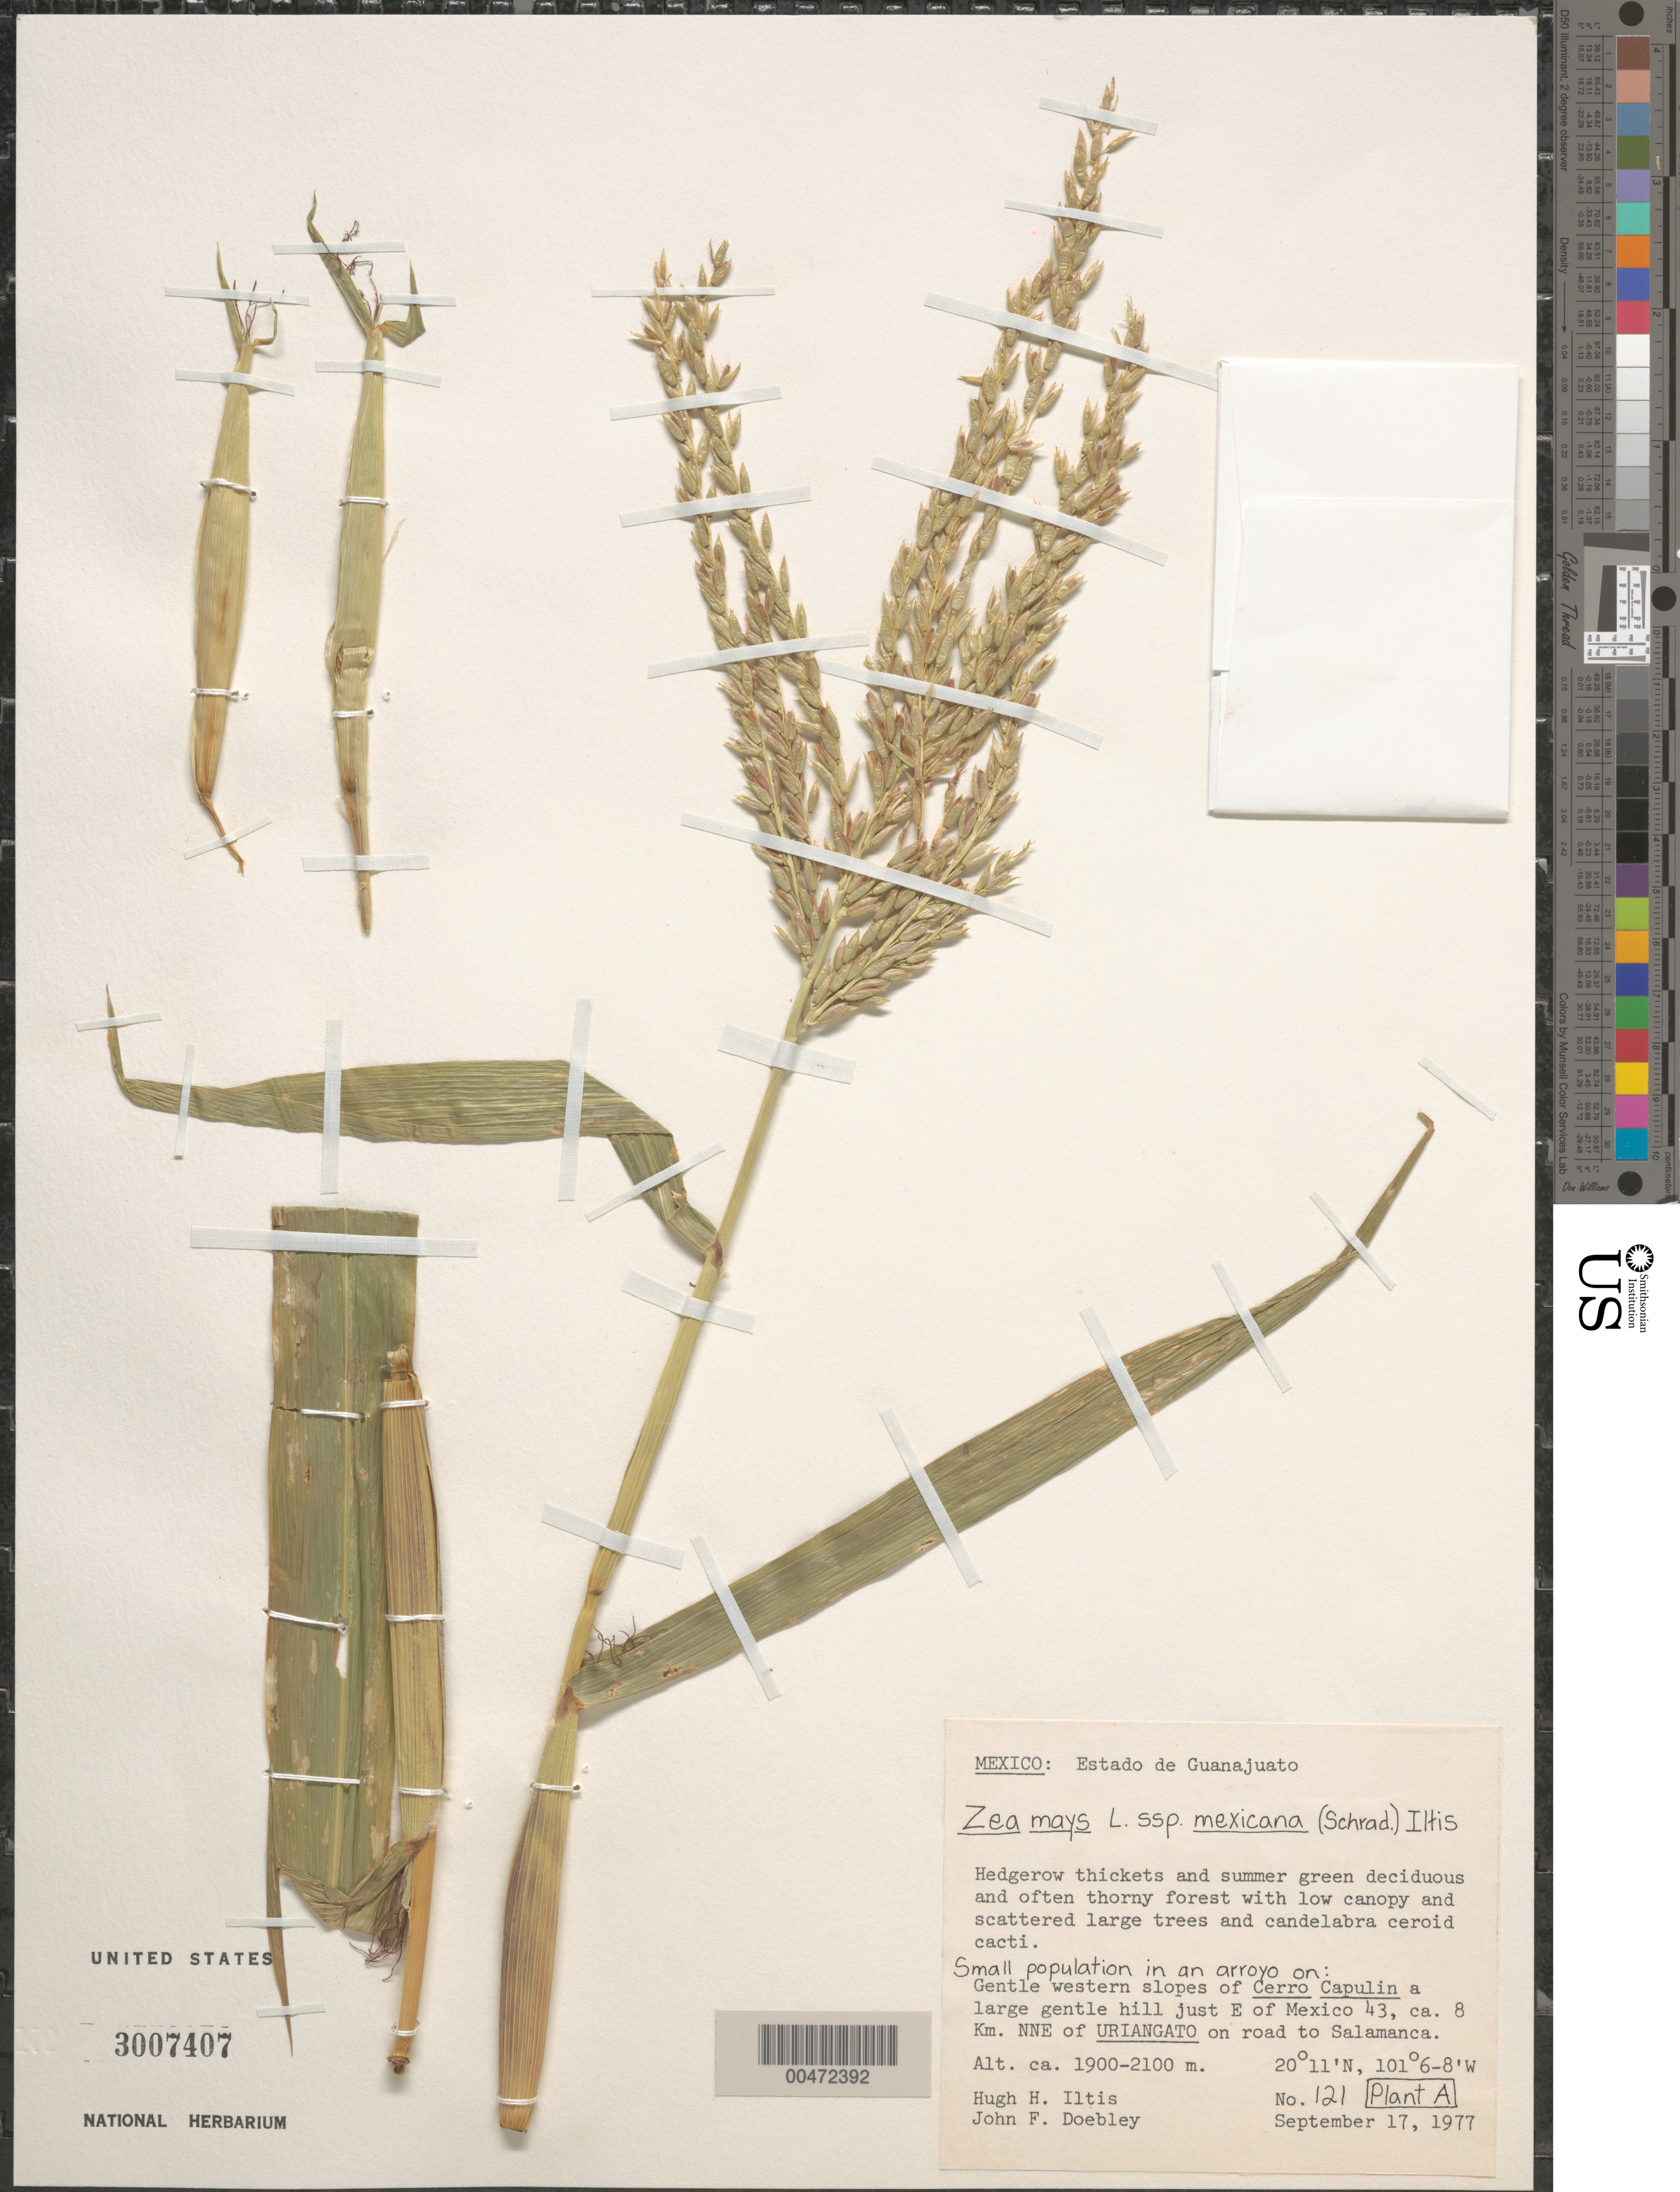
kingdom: Plantae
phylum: Tracheophyta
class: Liliopsida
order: Poales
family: Poaceae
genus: Zea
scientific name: Zea mays subsp. mexicana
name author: (Schrad.) Iltis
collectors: H. H. Iltis & J. F. Doebley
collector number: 121A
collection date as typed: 17 Sep 1977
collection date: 1977-09-17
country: Mexico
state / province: Guanajuato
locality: W slopes of Cerro Capulin, just E of Mexico 43, ca. 8 Km NNE of Uriangato on rd to Salamanca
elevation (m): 1900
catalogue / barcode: US 3007407